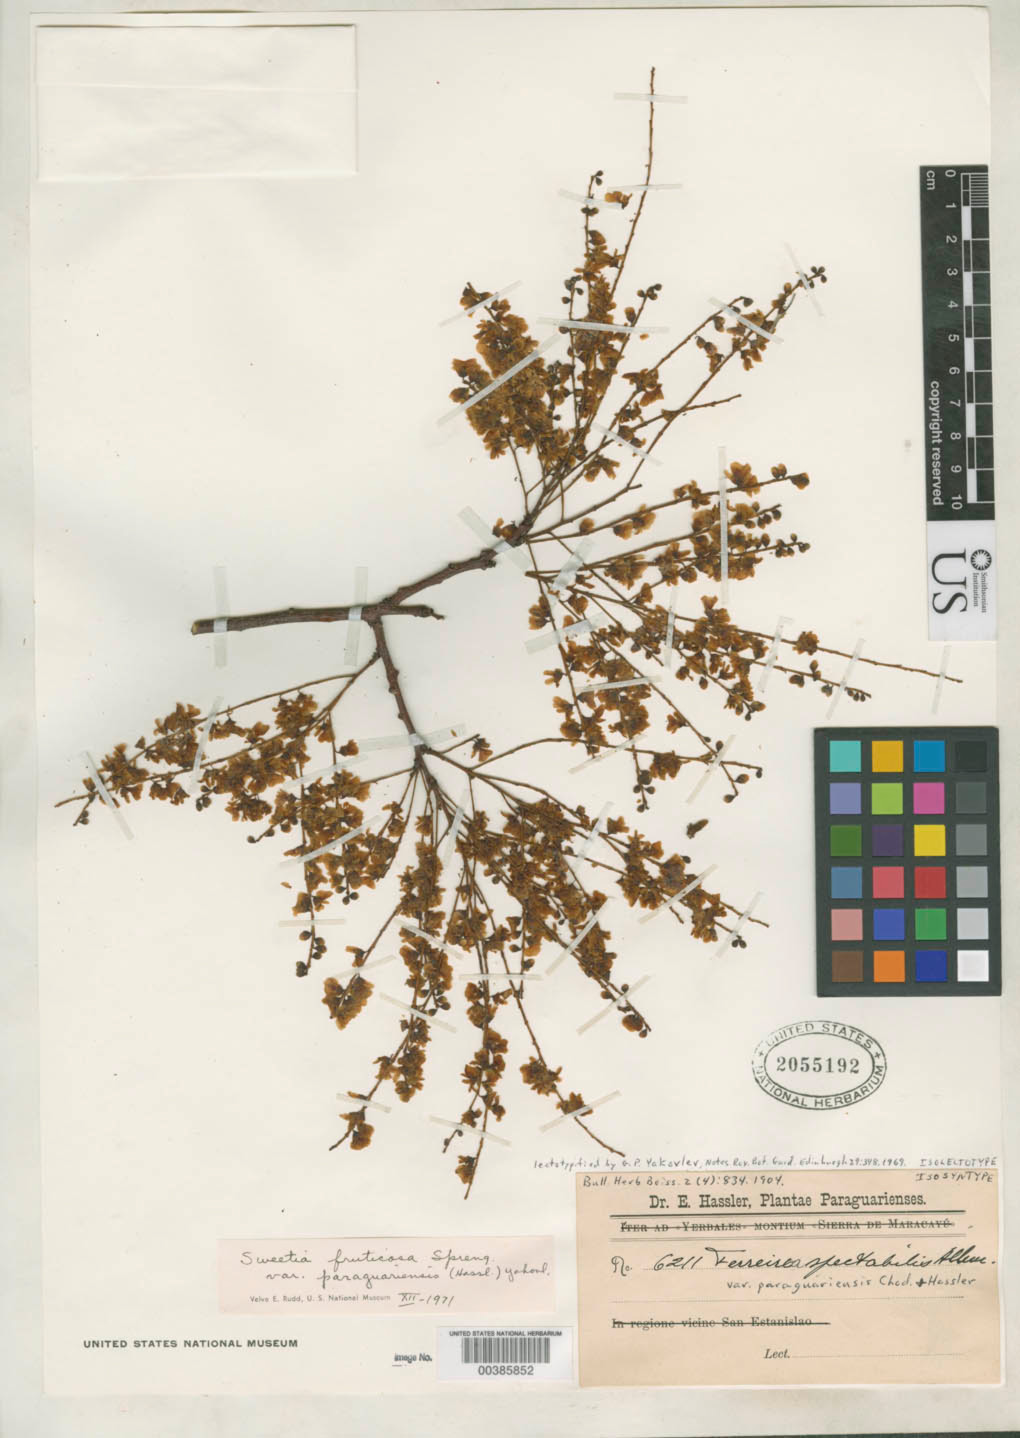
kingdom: Plantae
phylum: Tracheophyta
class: Magnoliopsida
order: Fabales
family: Fabaceae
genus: Ferreirea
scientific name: Ferreirea spectabilis var. paraguariensis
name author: Chodat & Hassl.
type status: Isolectotype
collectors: E. Hassler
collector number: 6211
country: Paraguay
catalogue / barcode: US 2055192